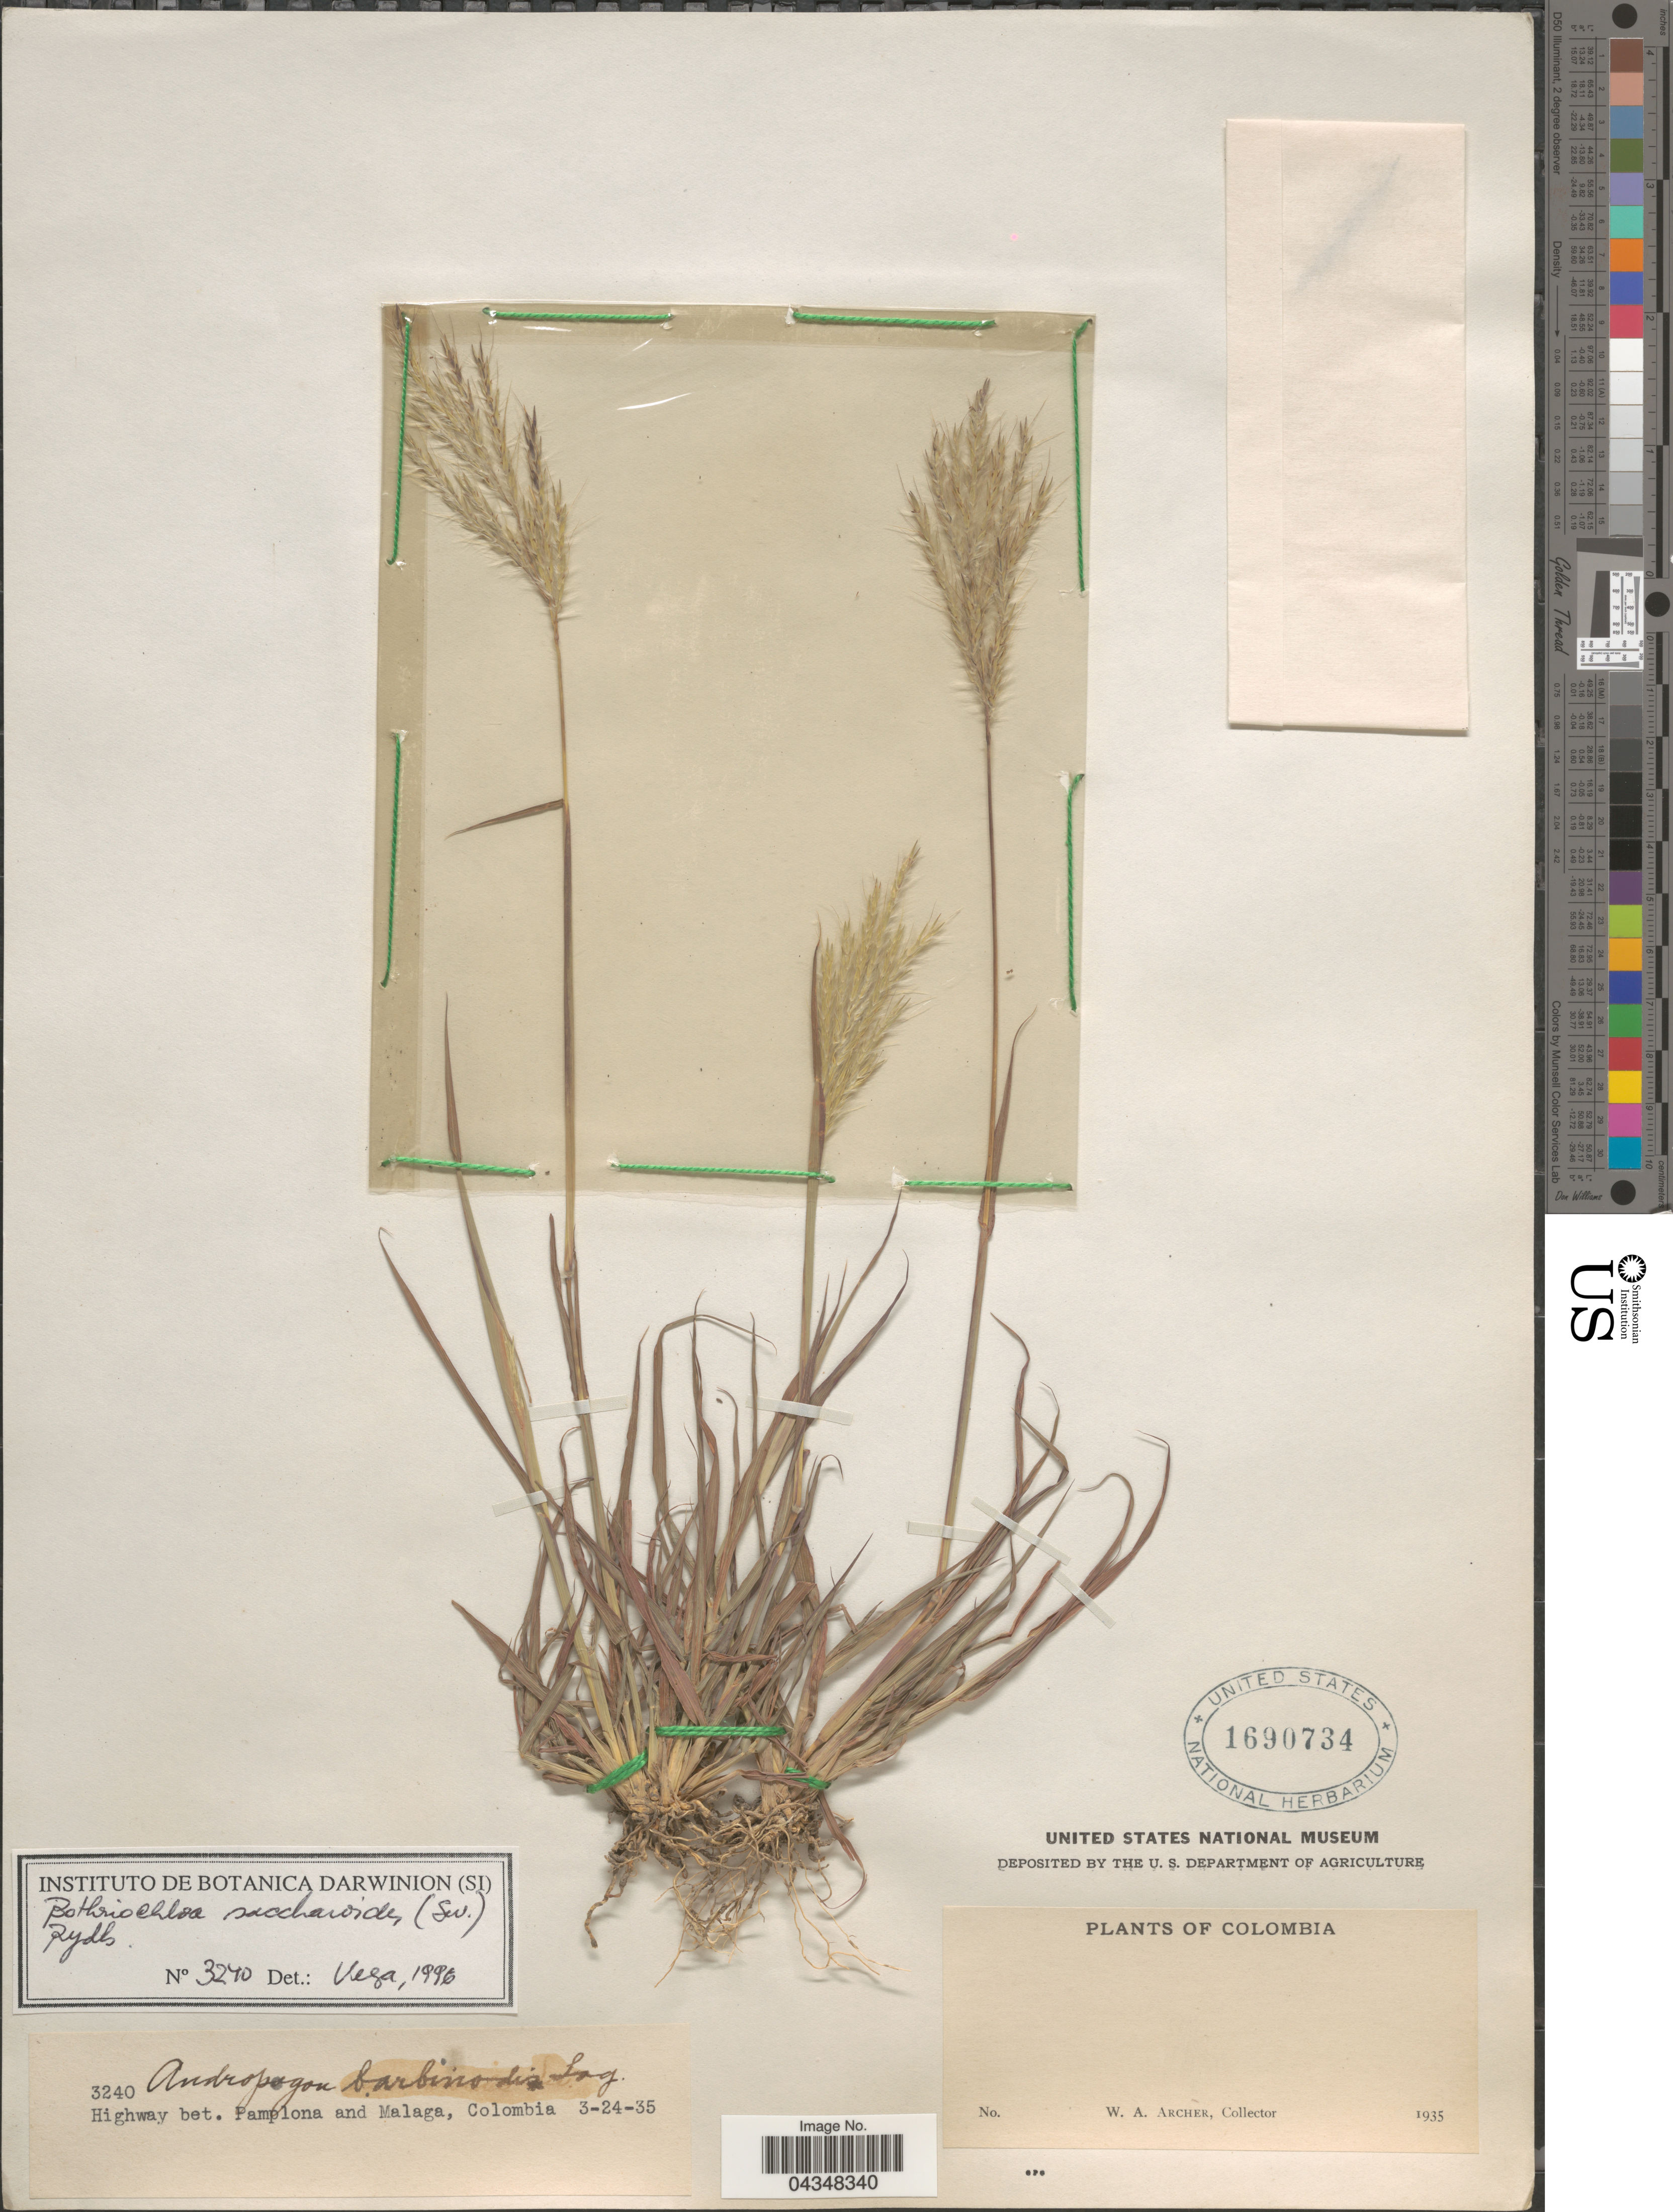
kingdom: Plantae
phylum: Tracheophyta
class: Liliopsida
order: Poales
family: Poaceae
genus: Bothriochloa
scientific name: Bothriochloa saccharoides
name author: (Sw.) Rydb.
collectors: W. Archer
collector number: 3240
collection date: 1935-03-24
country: Colombia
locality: Highway bet. Pamplona and Malaga.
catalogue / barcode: US 1690734